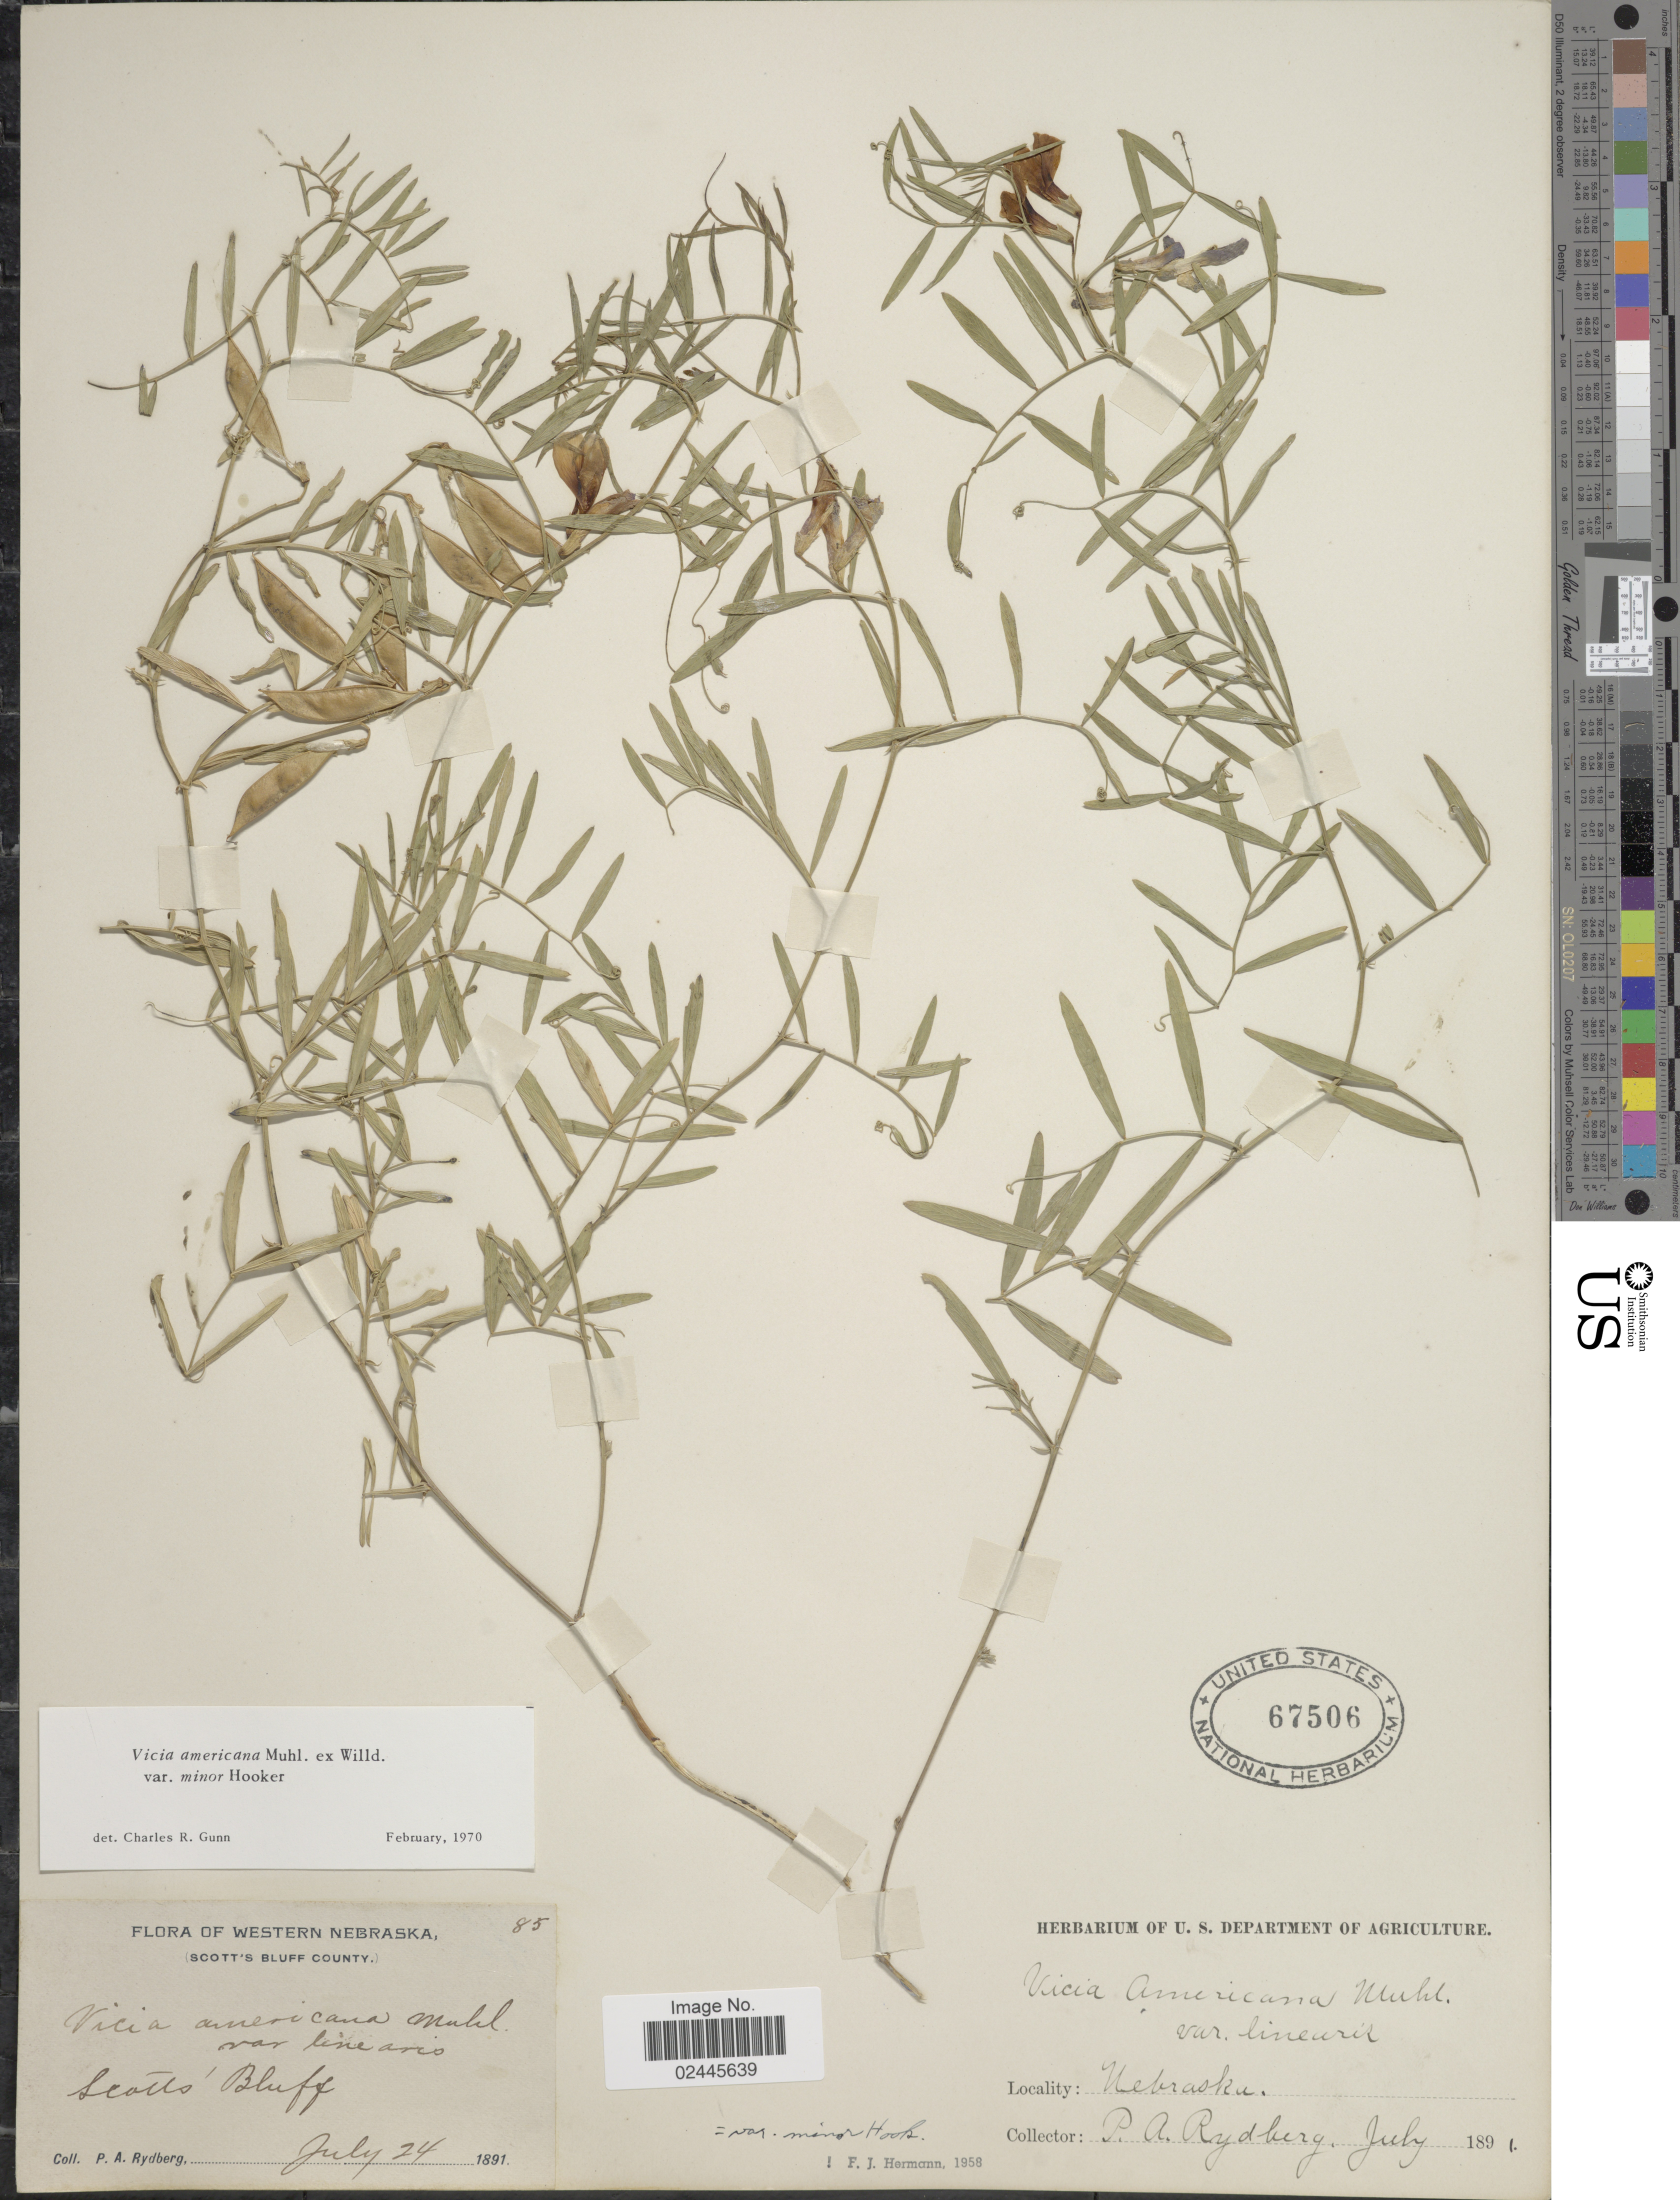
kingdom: Plantae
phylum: Tracheophyta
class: Magnoliopsida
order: Fabales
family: Fabaceae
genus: Vicia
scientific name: Vicia americana var. minor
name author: Hook.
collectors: P. A. Rydberg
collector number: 85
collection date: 1891-07-24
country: United States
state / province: Nebraska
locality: Western Nebraska (Scott's Bluff County), Scott's Bluff.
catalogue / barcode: US 67506